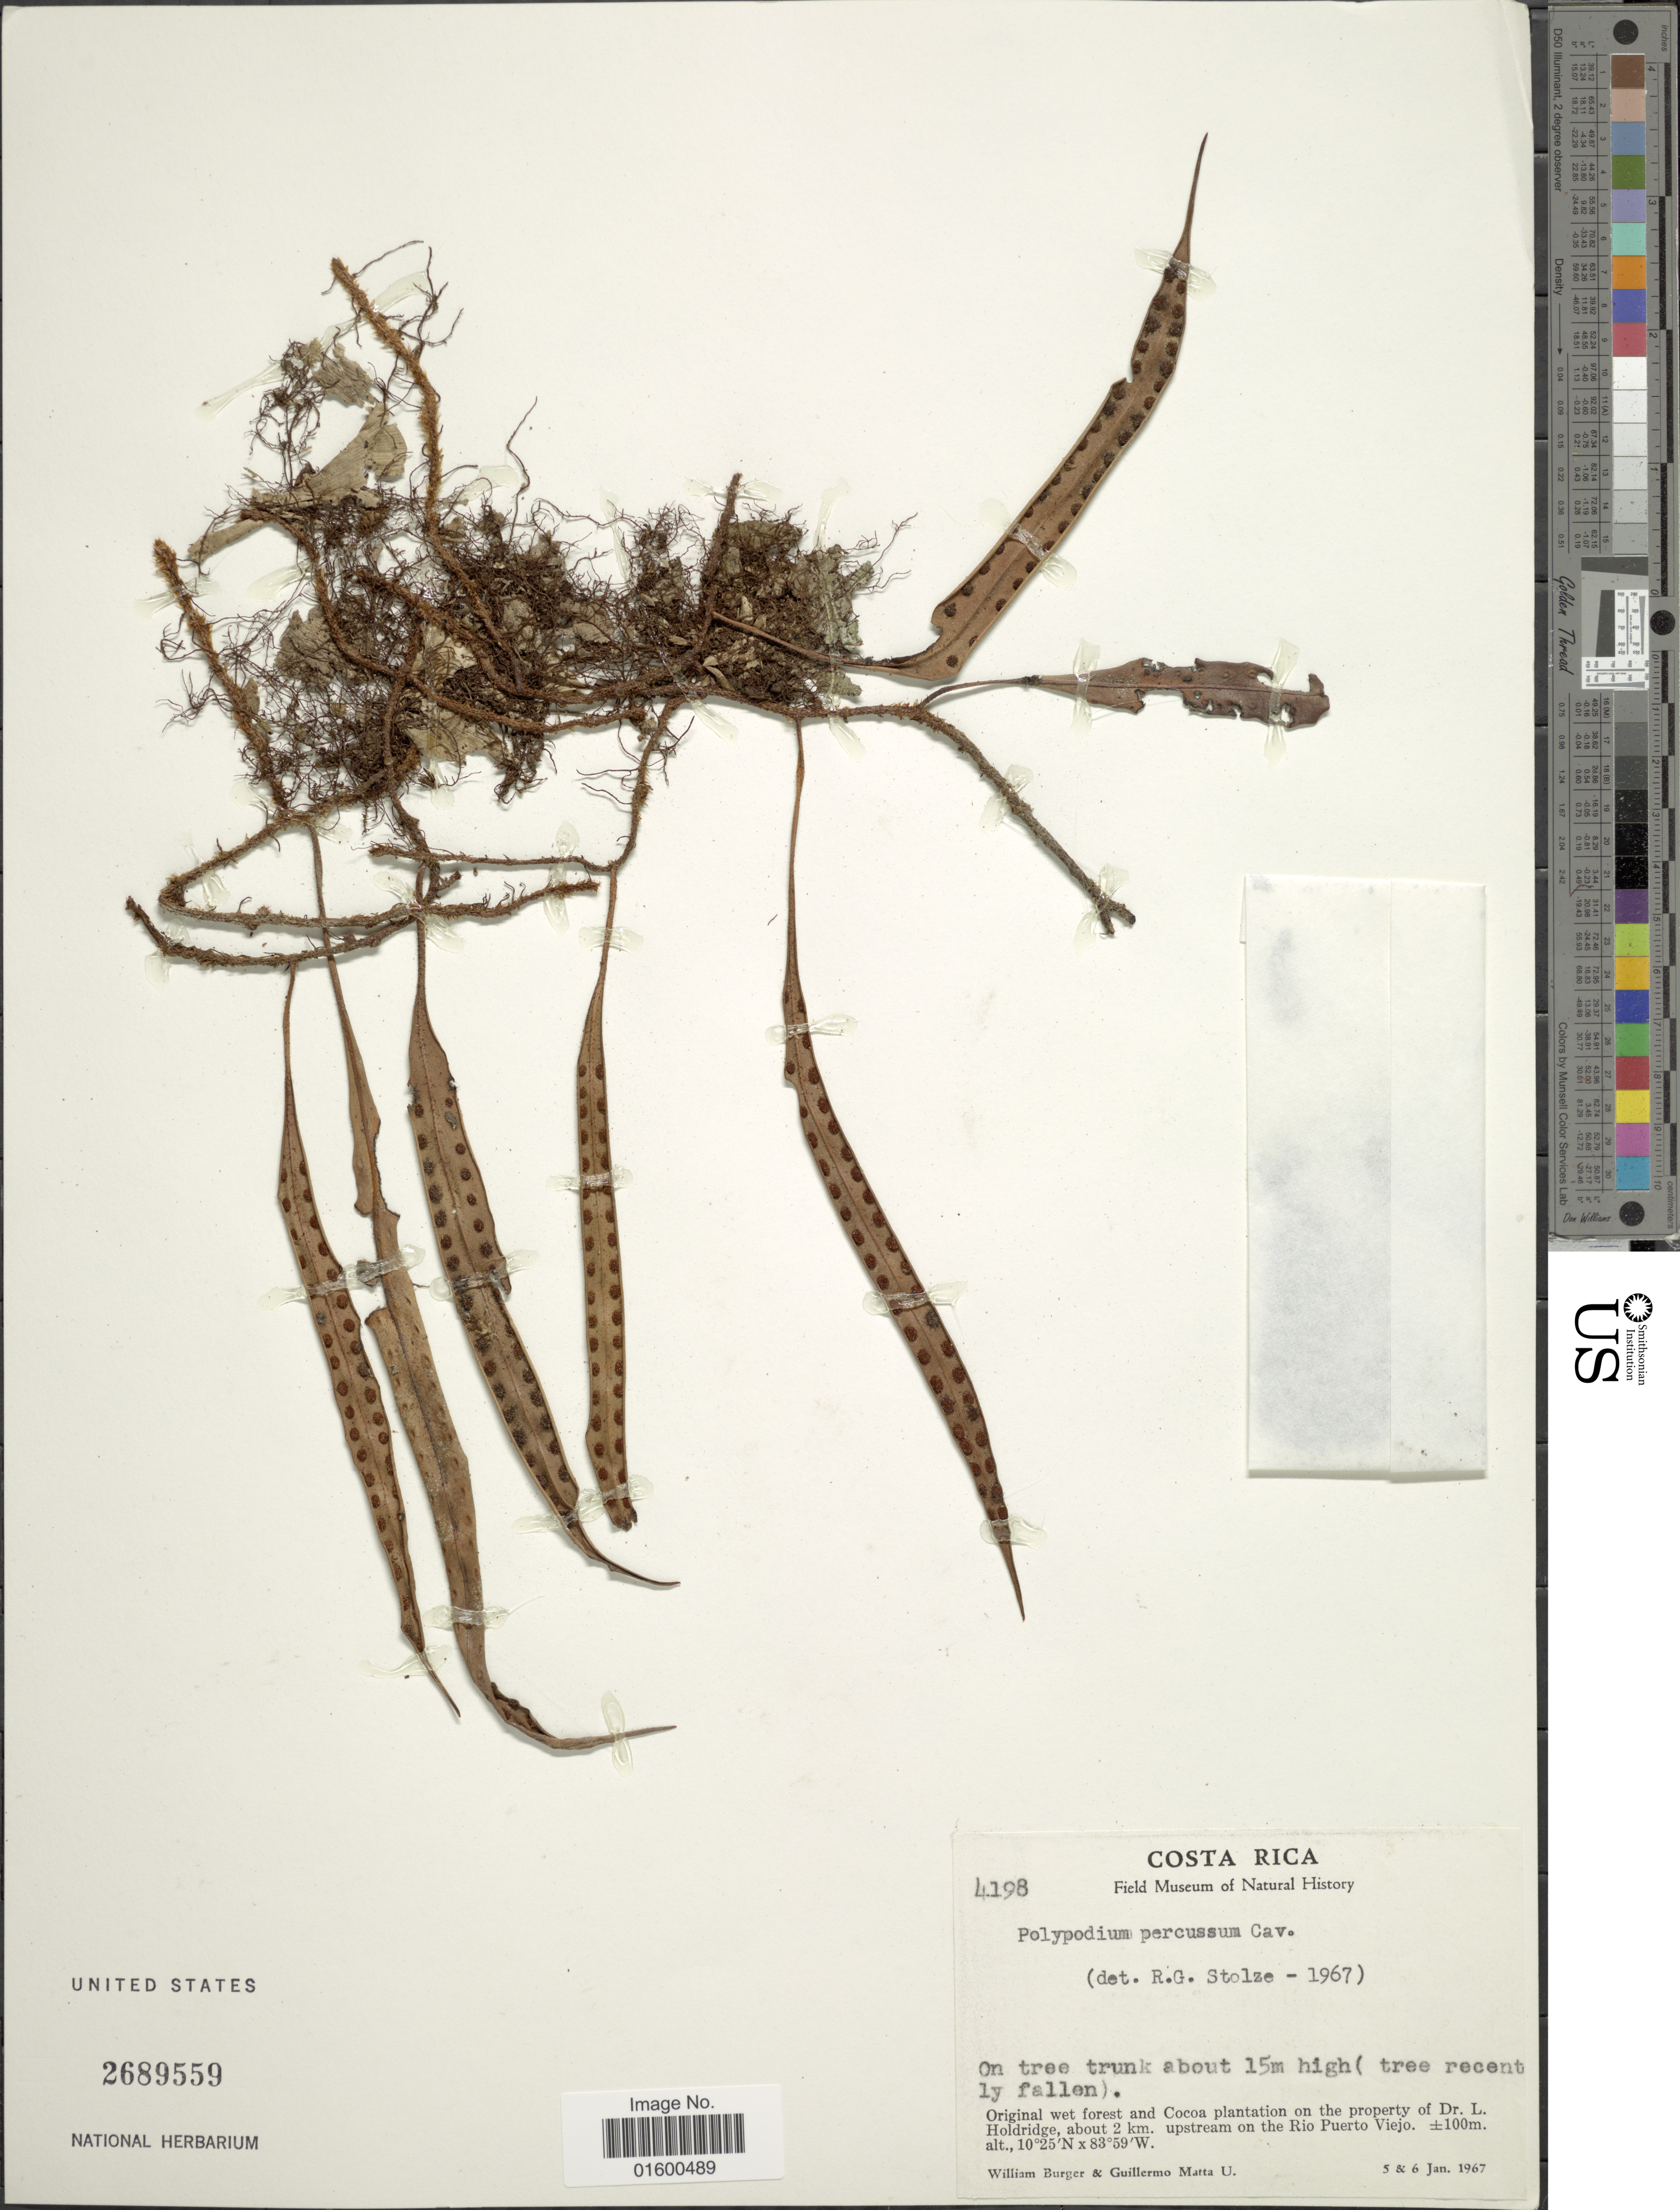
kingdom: Plantae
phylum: Tracheophyta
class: Polypodiopsida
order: Polypodiales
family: Polypodiaceae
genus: Microgramma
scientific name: Microgramma percussa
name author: (Cav.) de la Sota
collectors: W. Burger & G. Matta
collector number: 4198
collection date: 1967-01-05/1967-01-06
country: Costa Rica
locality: Original wet forest and Cocao plantation on the property of Dr. L. Holdridge, about 2 km upstream on the Rio Puerto Viejo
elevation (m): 100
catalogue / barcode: US 2689559